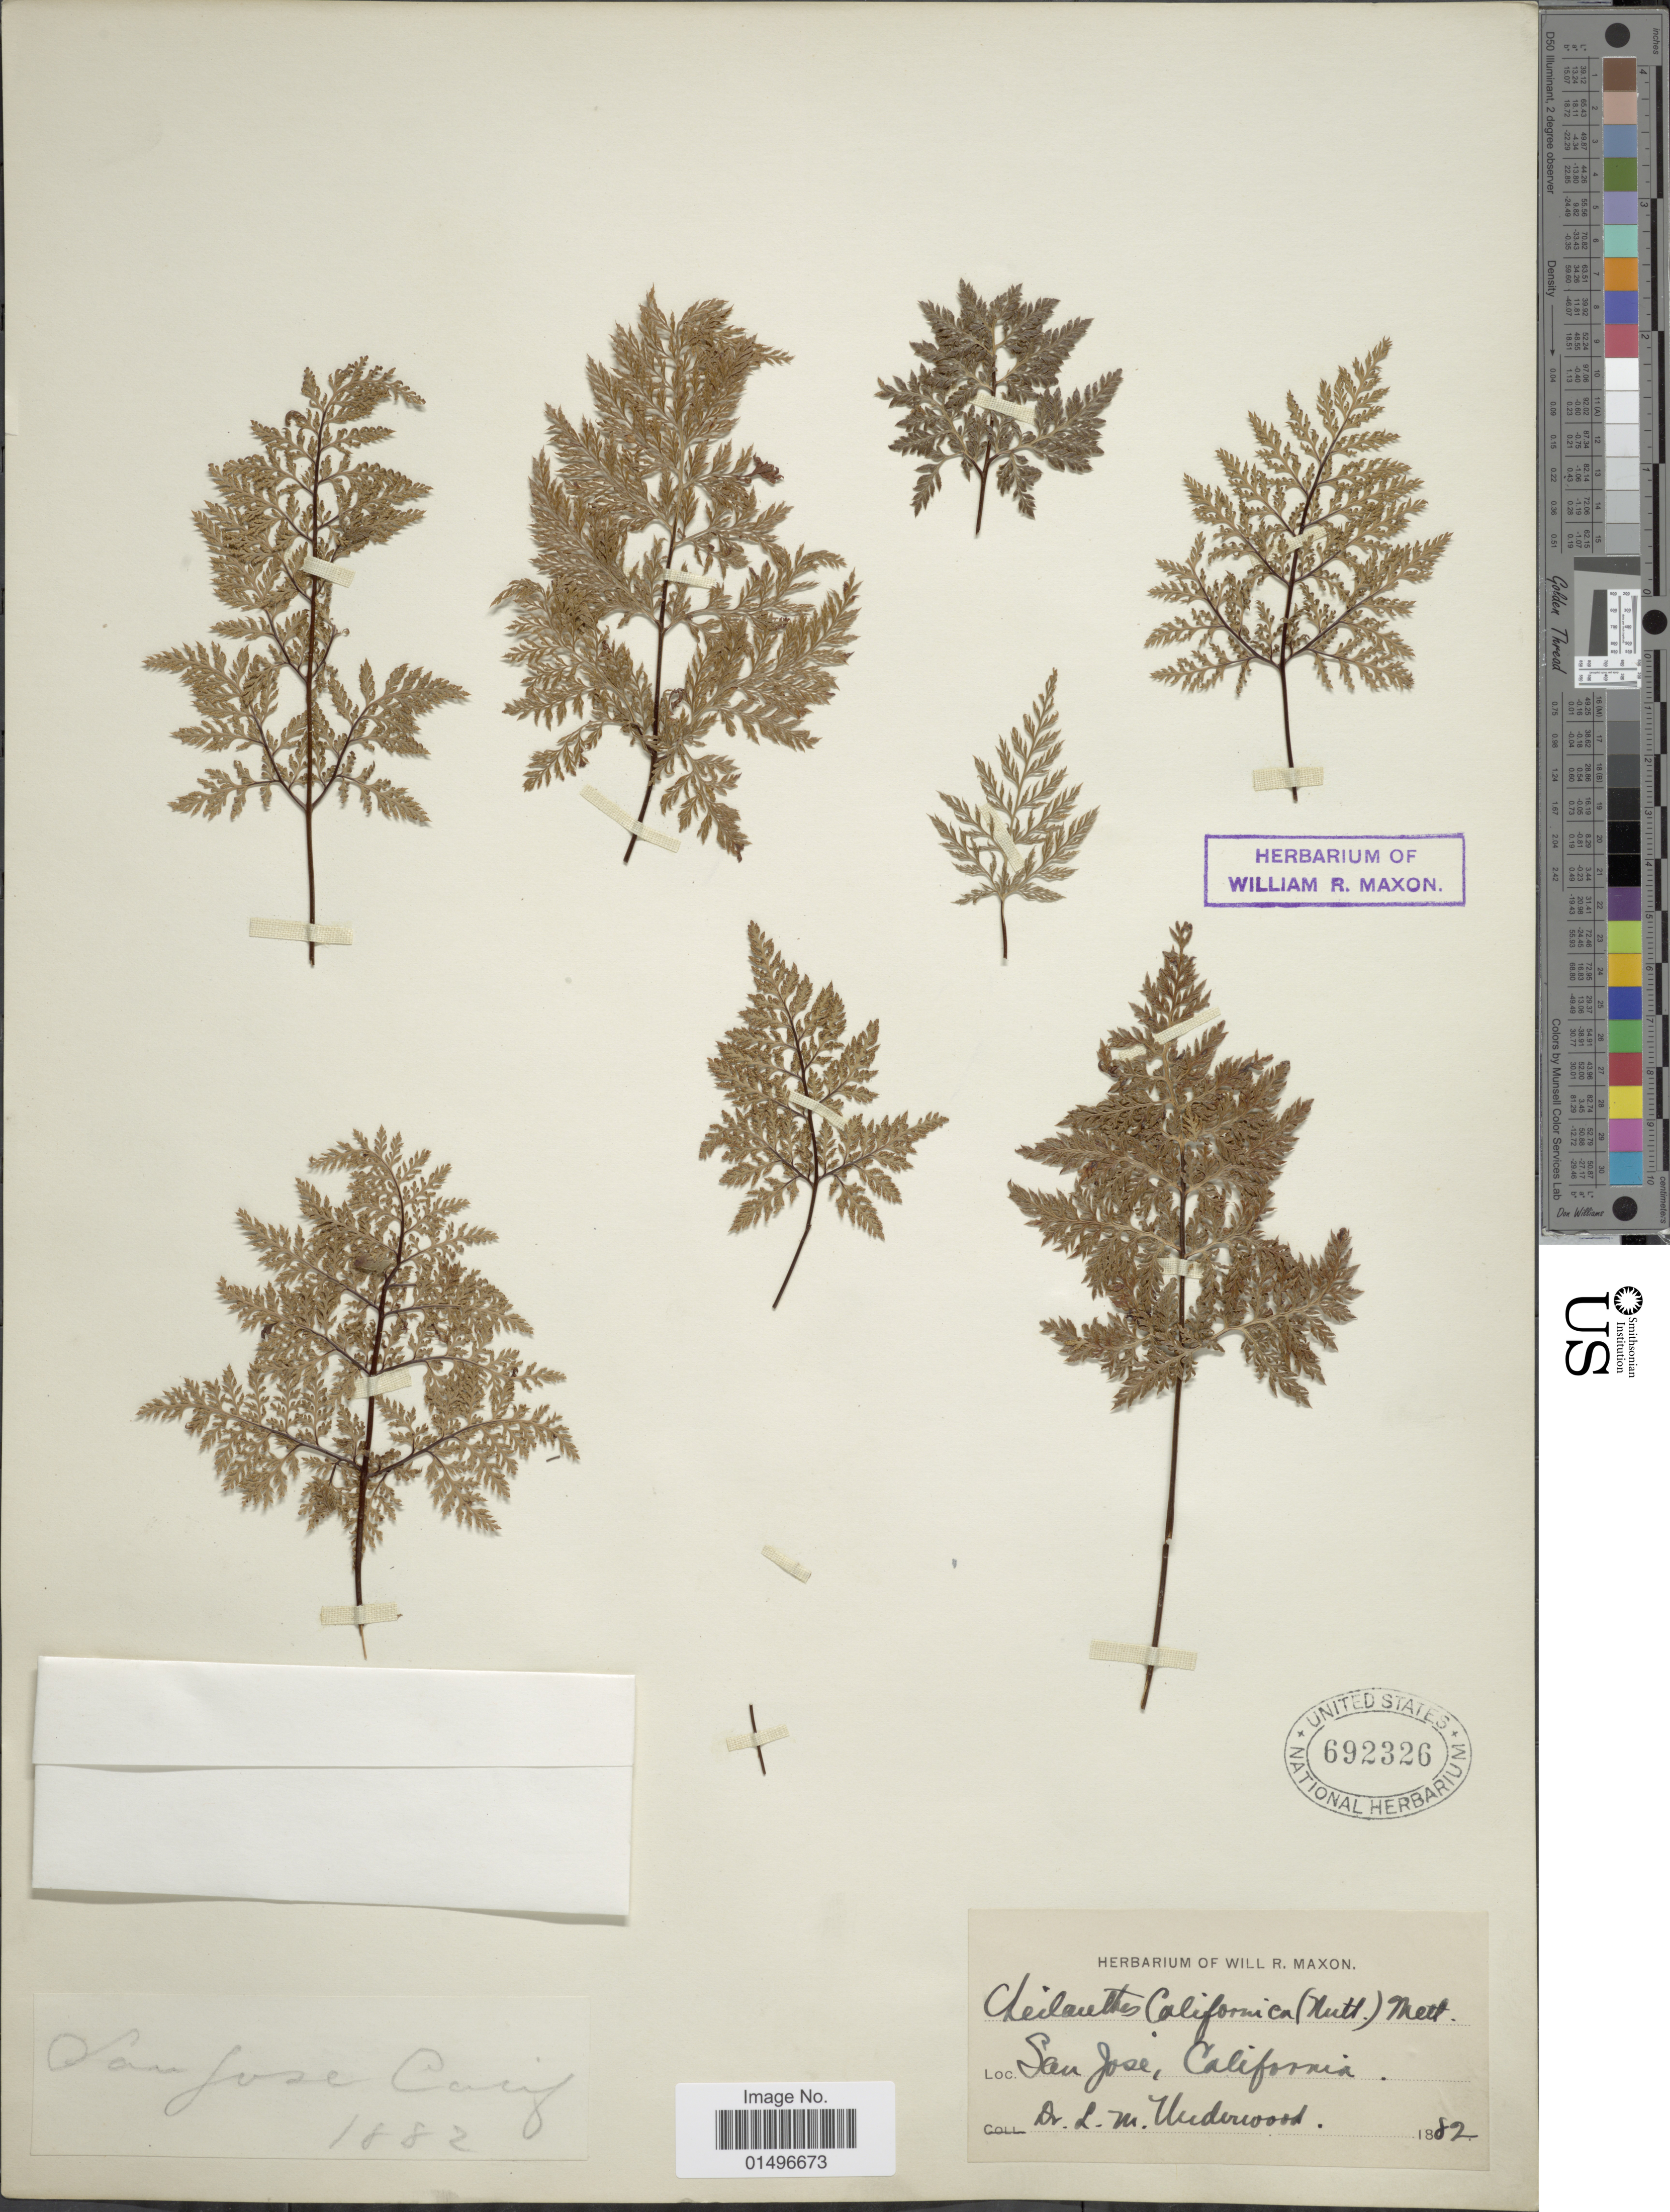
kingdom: Plantae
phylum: Tracheophyta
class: Polypodiopsida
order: Polypodiales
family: Pteridaceae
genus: Aspidotis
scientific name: Aspidotis californica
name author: (Hook.) Nutt. ex Copel.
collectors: L. M. Underwood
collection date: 1882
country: United States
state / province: California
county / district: Santa Clara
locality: California, San Jose.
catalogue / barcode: US 692326